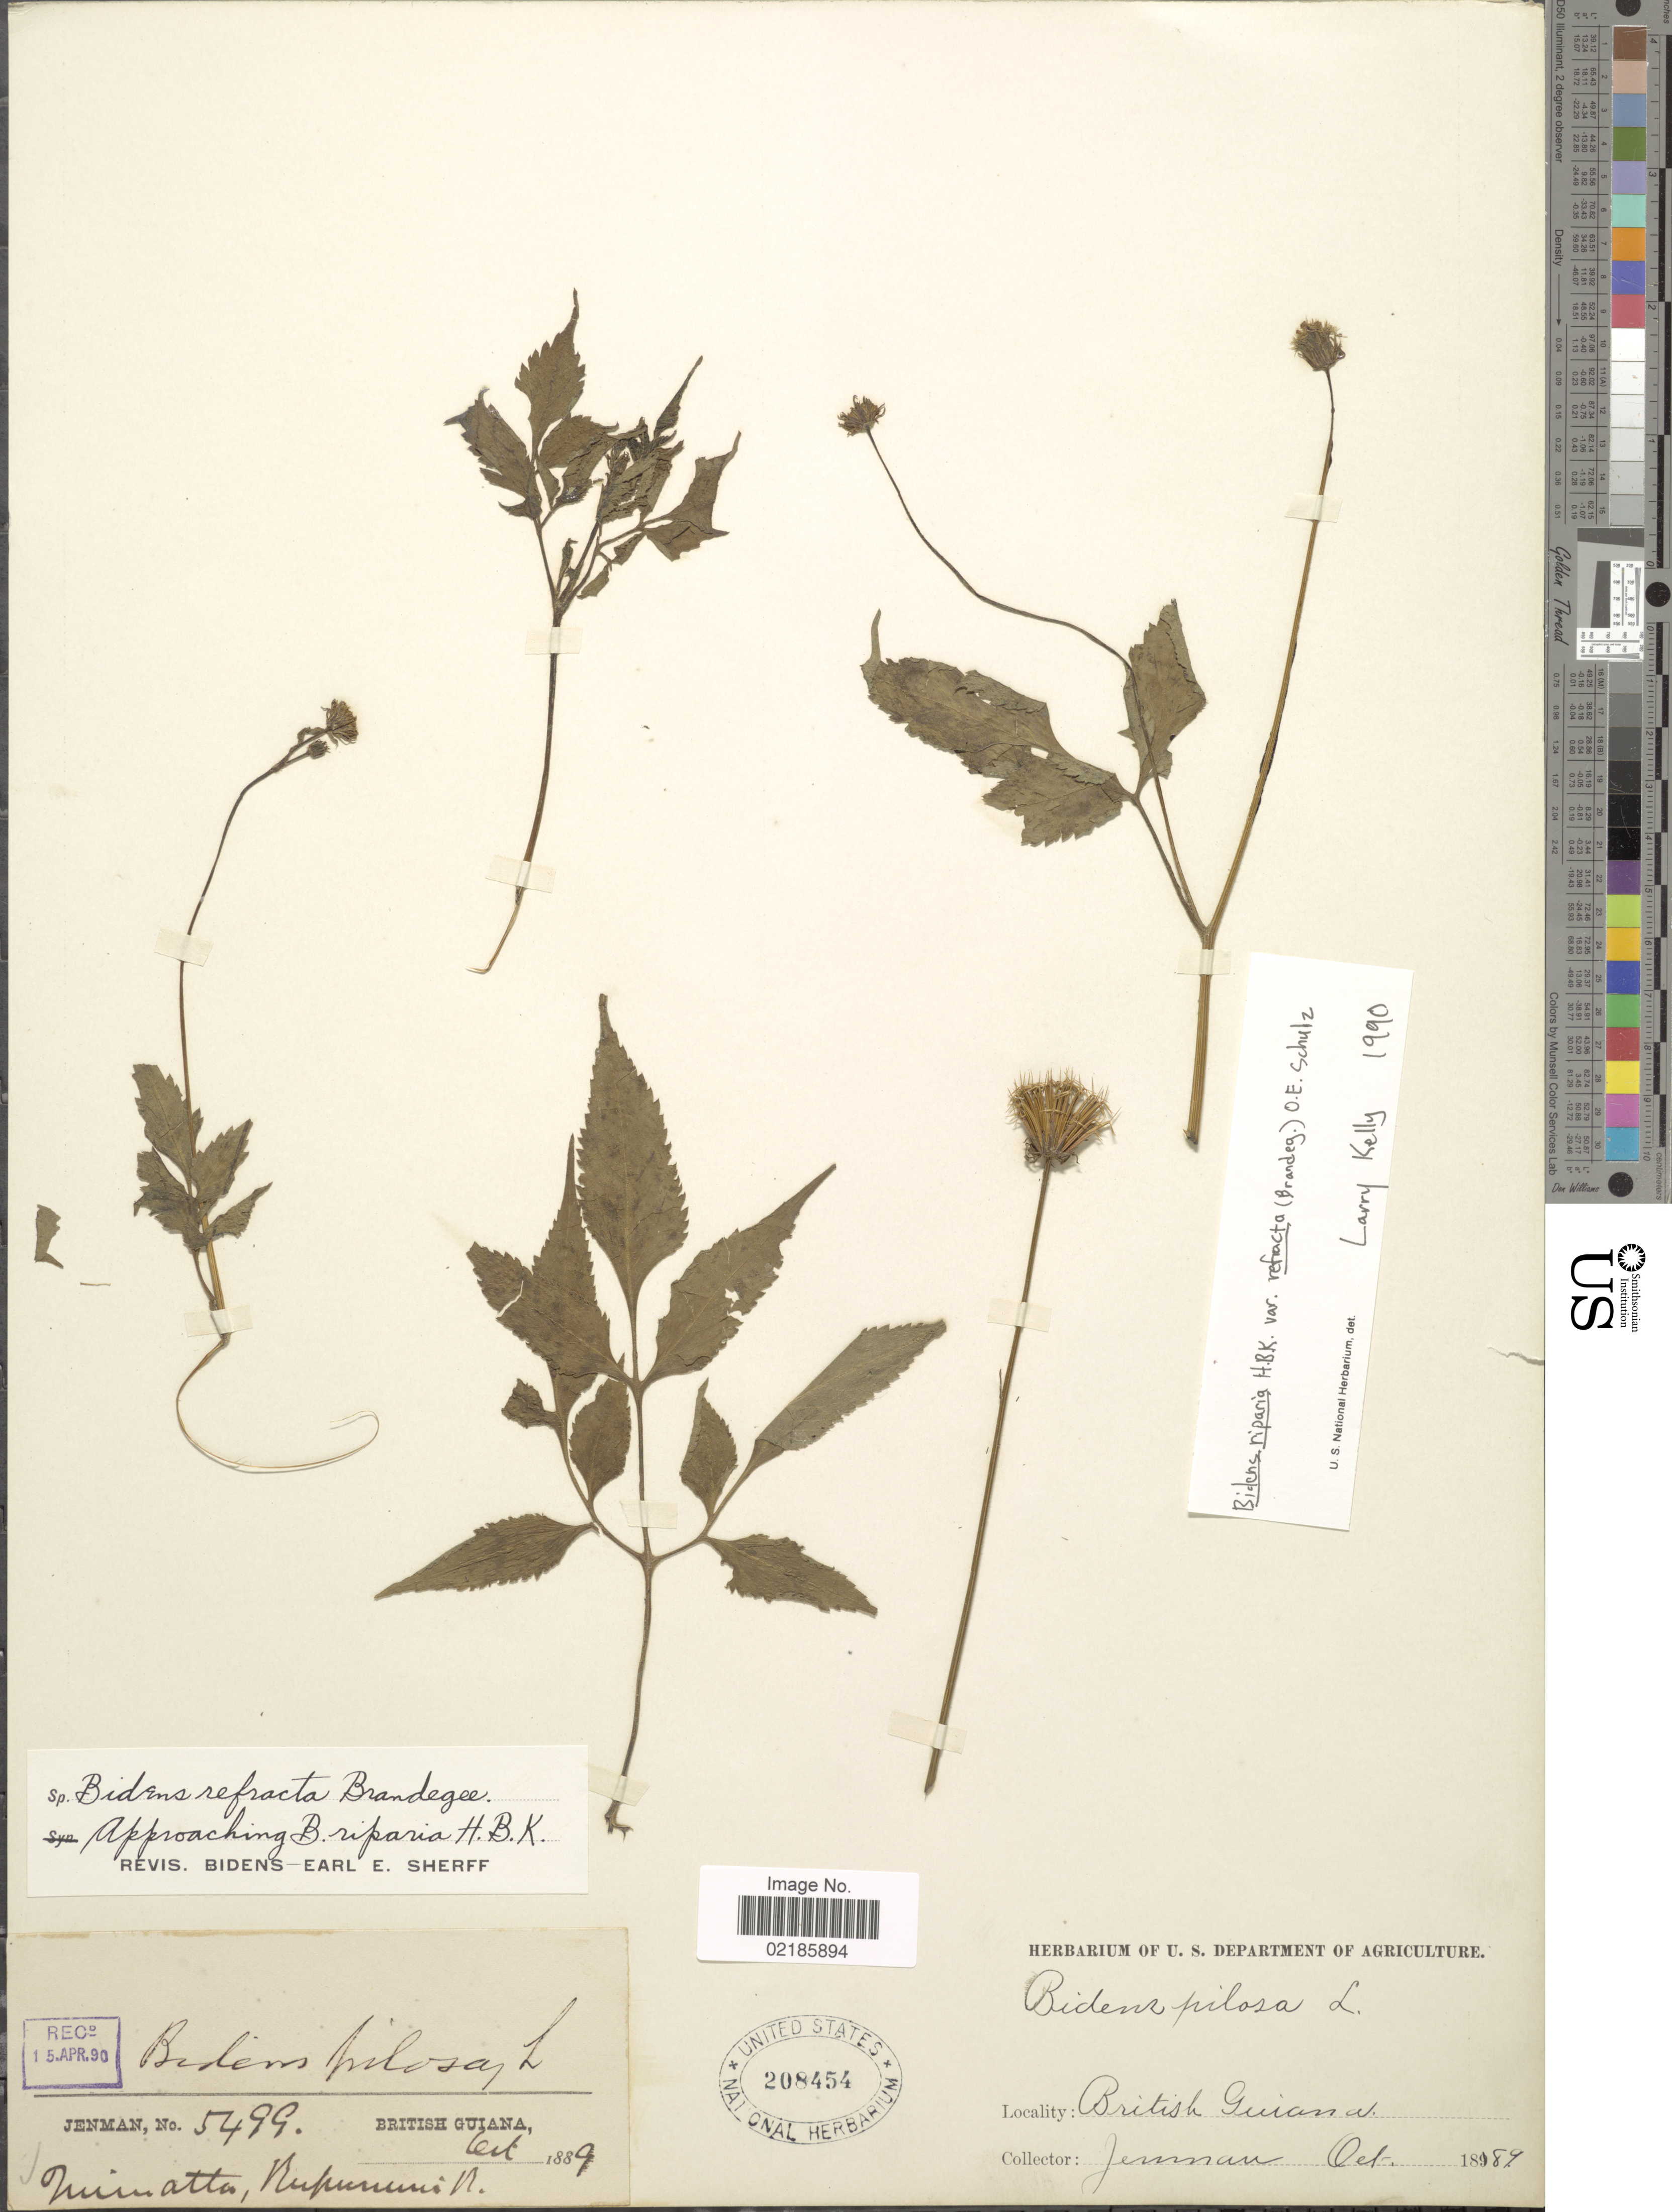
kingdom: Plantae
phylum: Tracheophyta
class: Magnoliopsida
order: Asterales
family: Asteraceae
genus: Bidens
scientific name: Bidens pilosa var. alausensis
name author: Sherff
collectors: -. Jenman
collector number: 5499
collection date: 1889-10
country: Guyana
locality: British Guiana. Quimatta , Rupununi R.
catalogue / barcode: US 208454